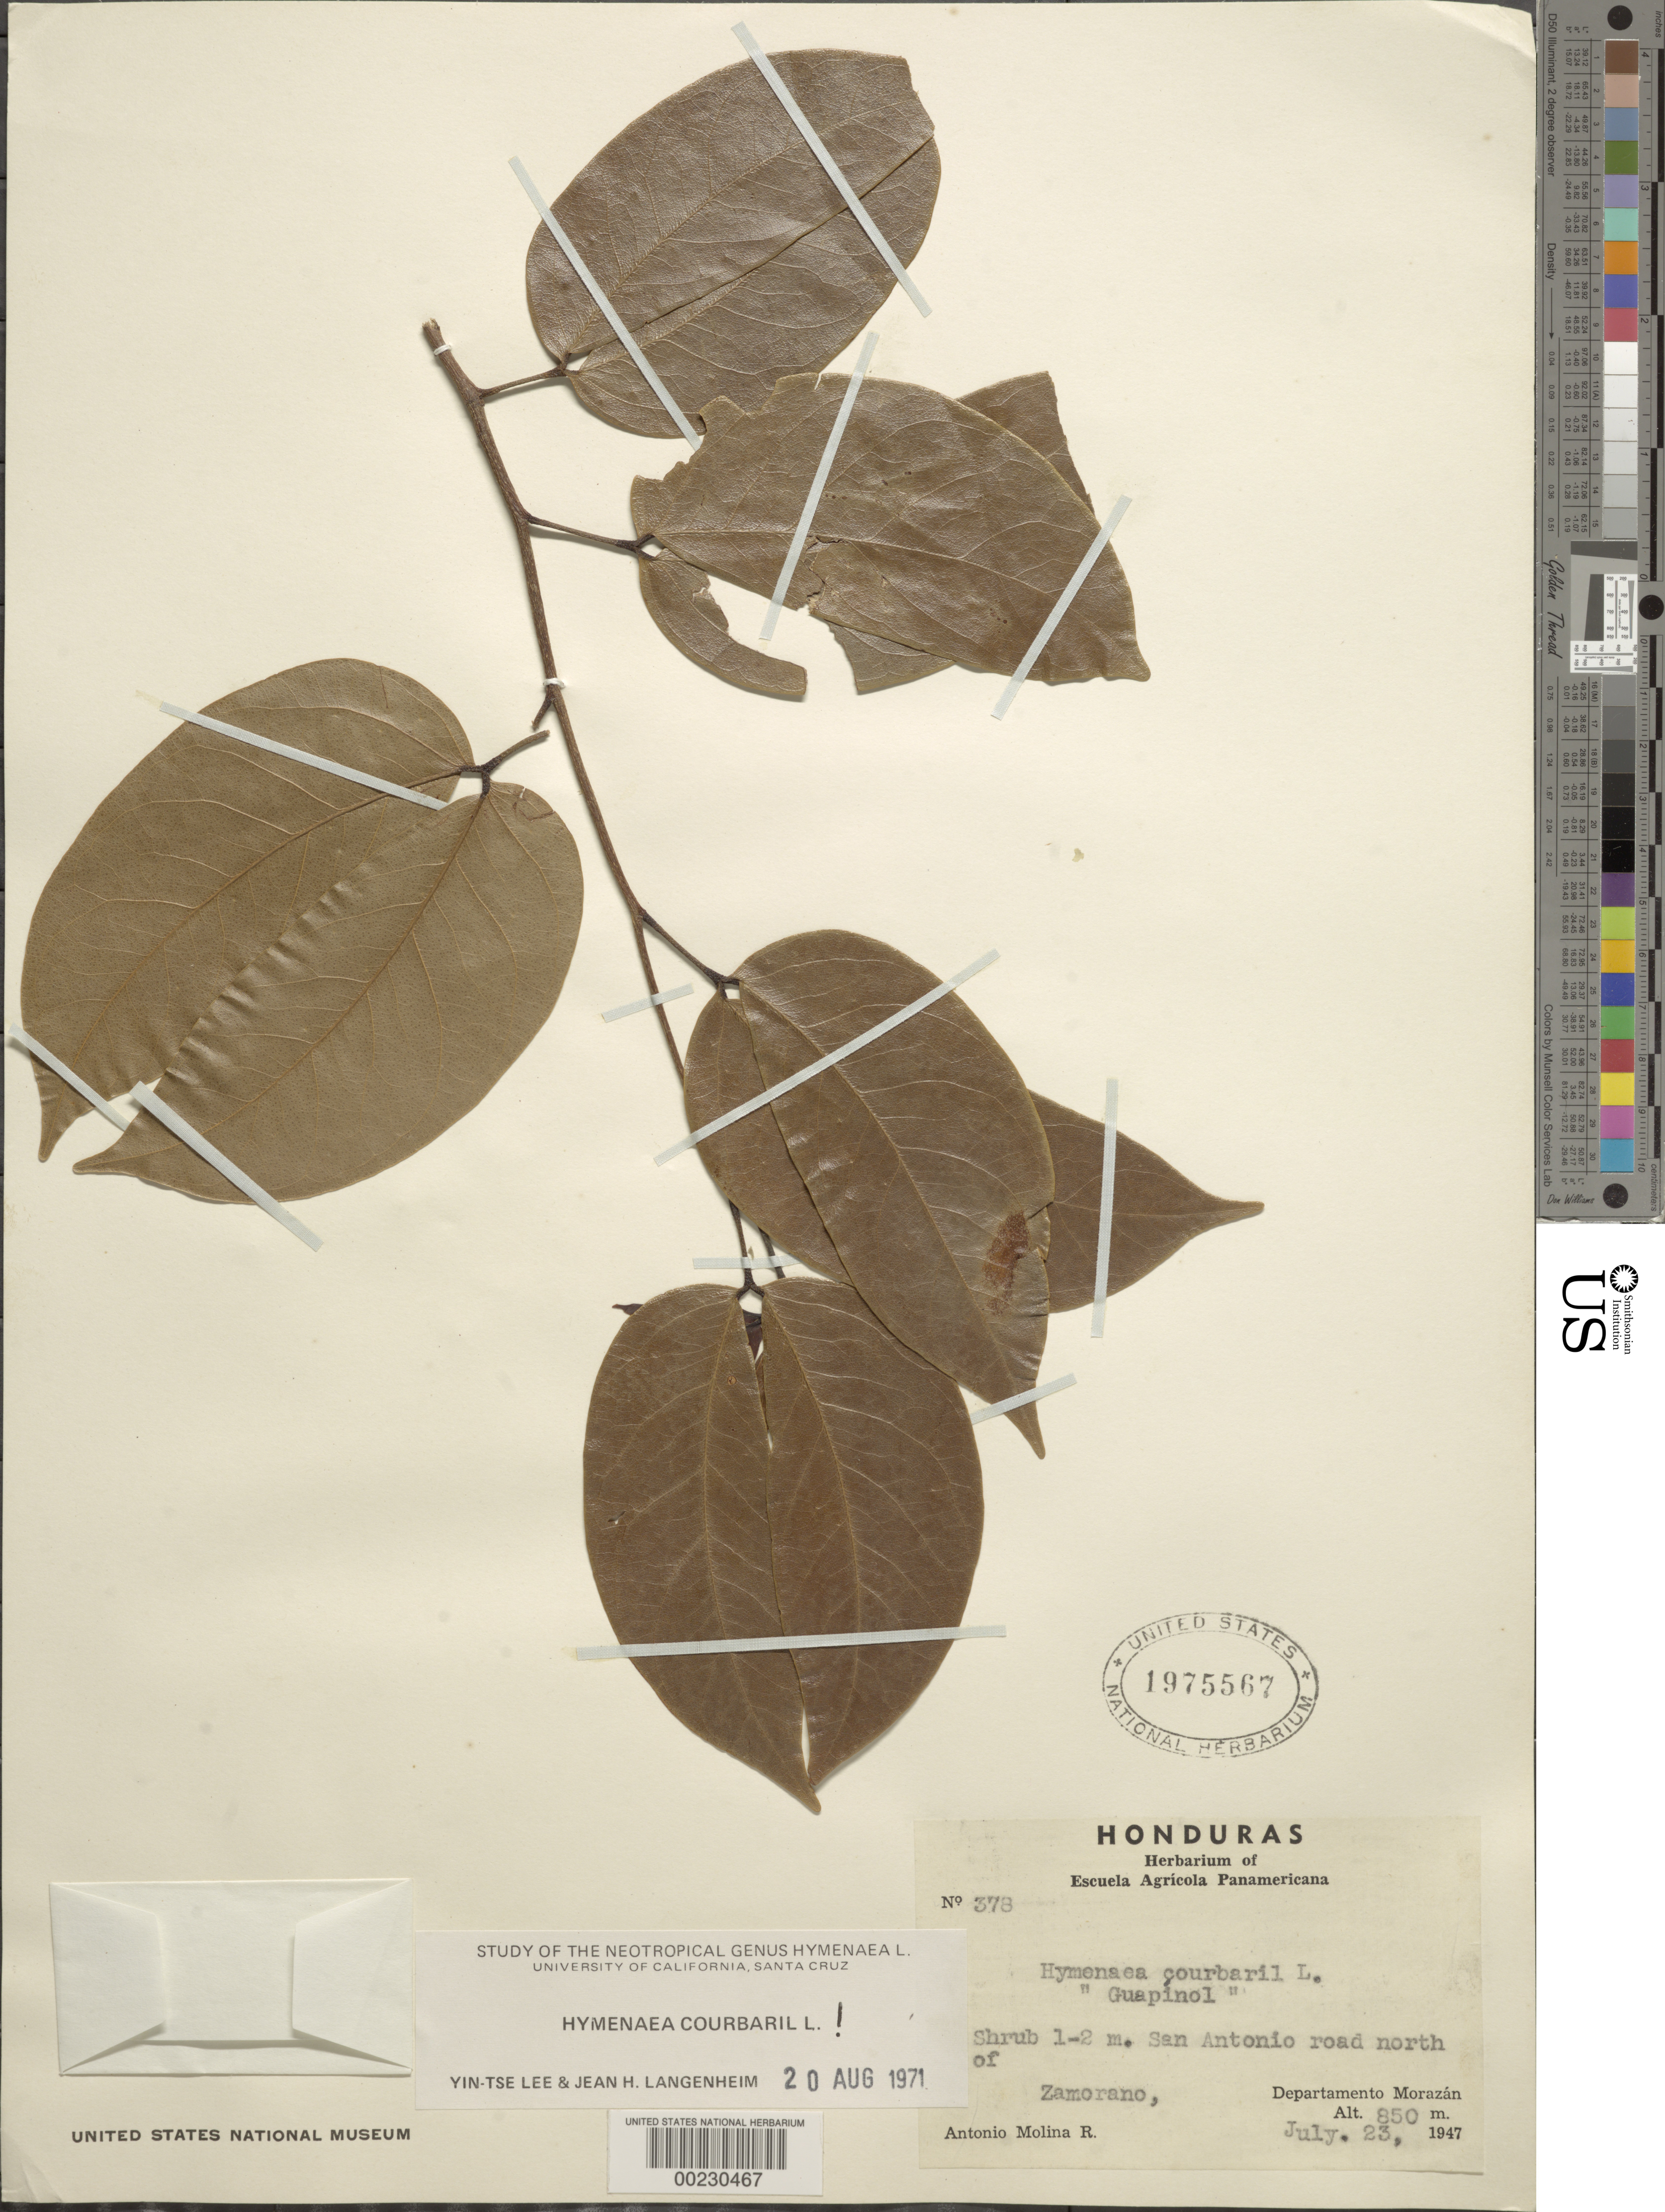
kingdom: Plantae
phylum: Tracheophyta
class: Magnoliopsida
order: Fabales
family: Fabaceae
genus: Hymenaea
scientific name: Hymenaea courbaril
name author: L.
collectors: A. Molina R.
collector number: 378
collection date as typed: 23 Jul 1947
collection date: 1947-07-23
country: Honduras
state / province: Fco. Morazán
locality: San Antonio road N of Zamorano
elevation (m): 15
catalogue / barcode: US 1975567